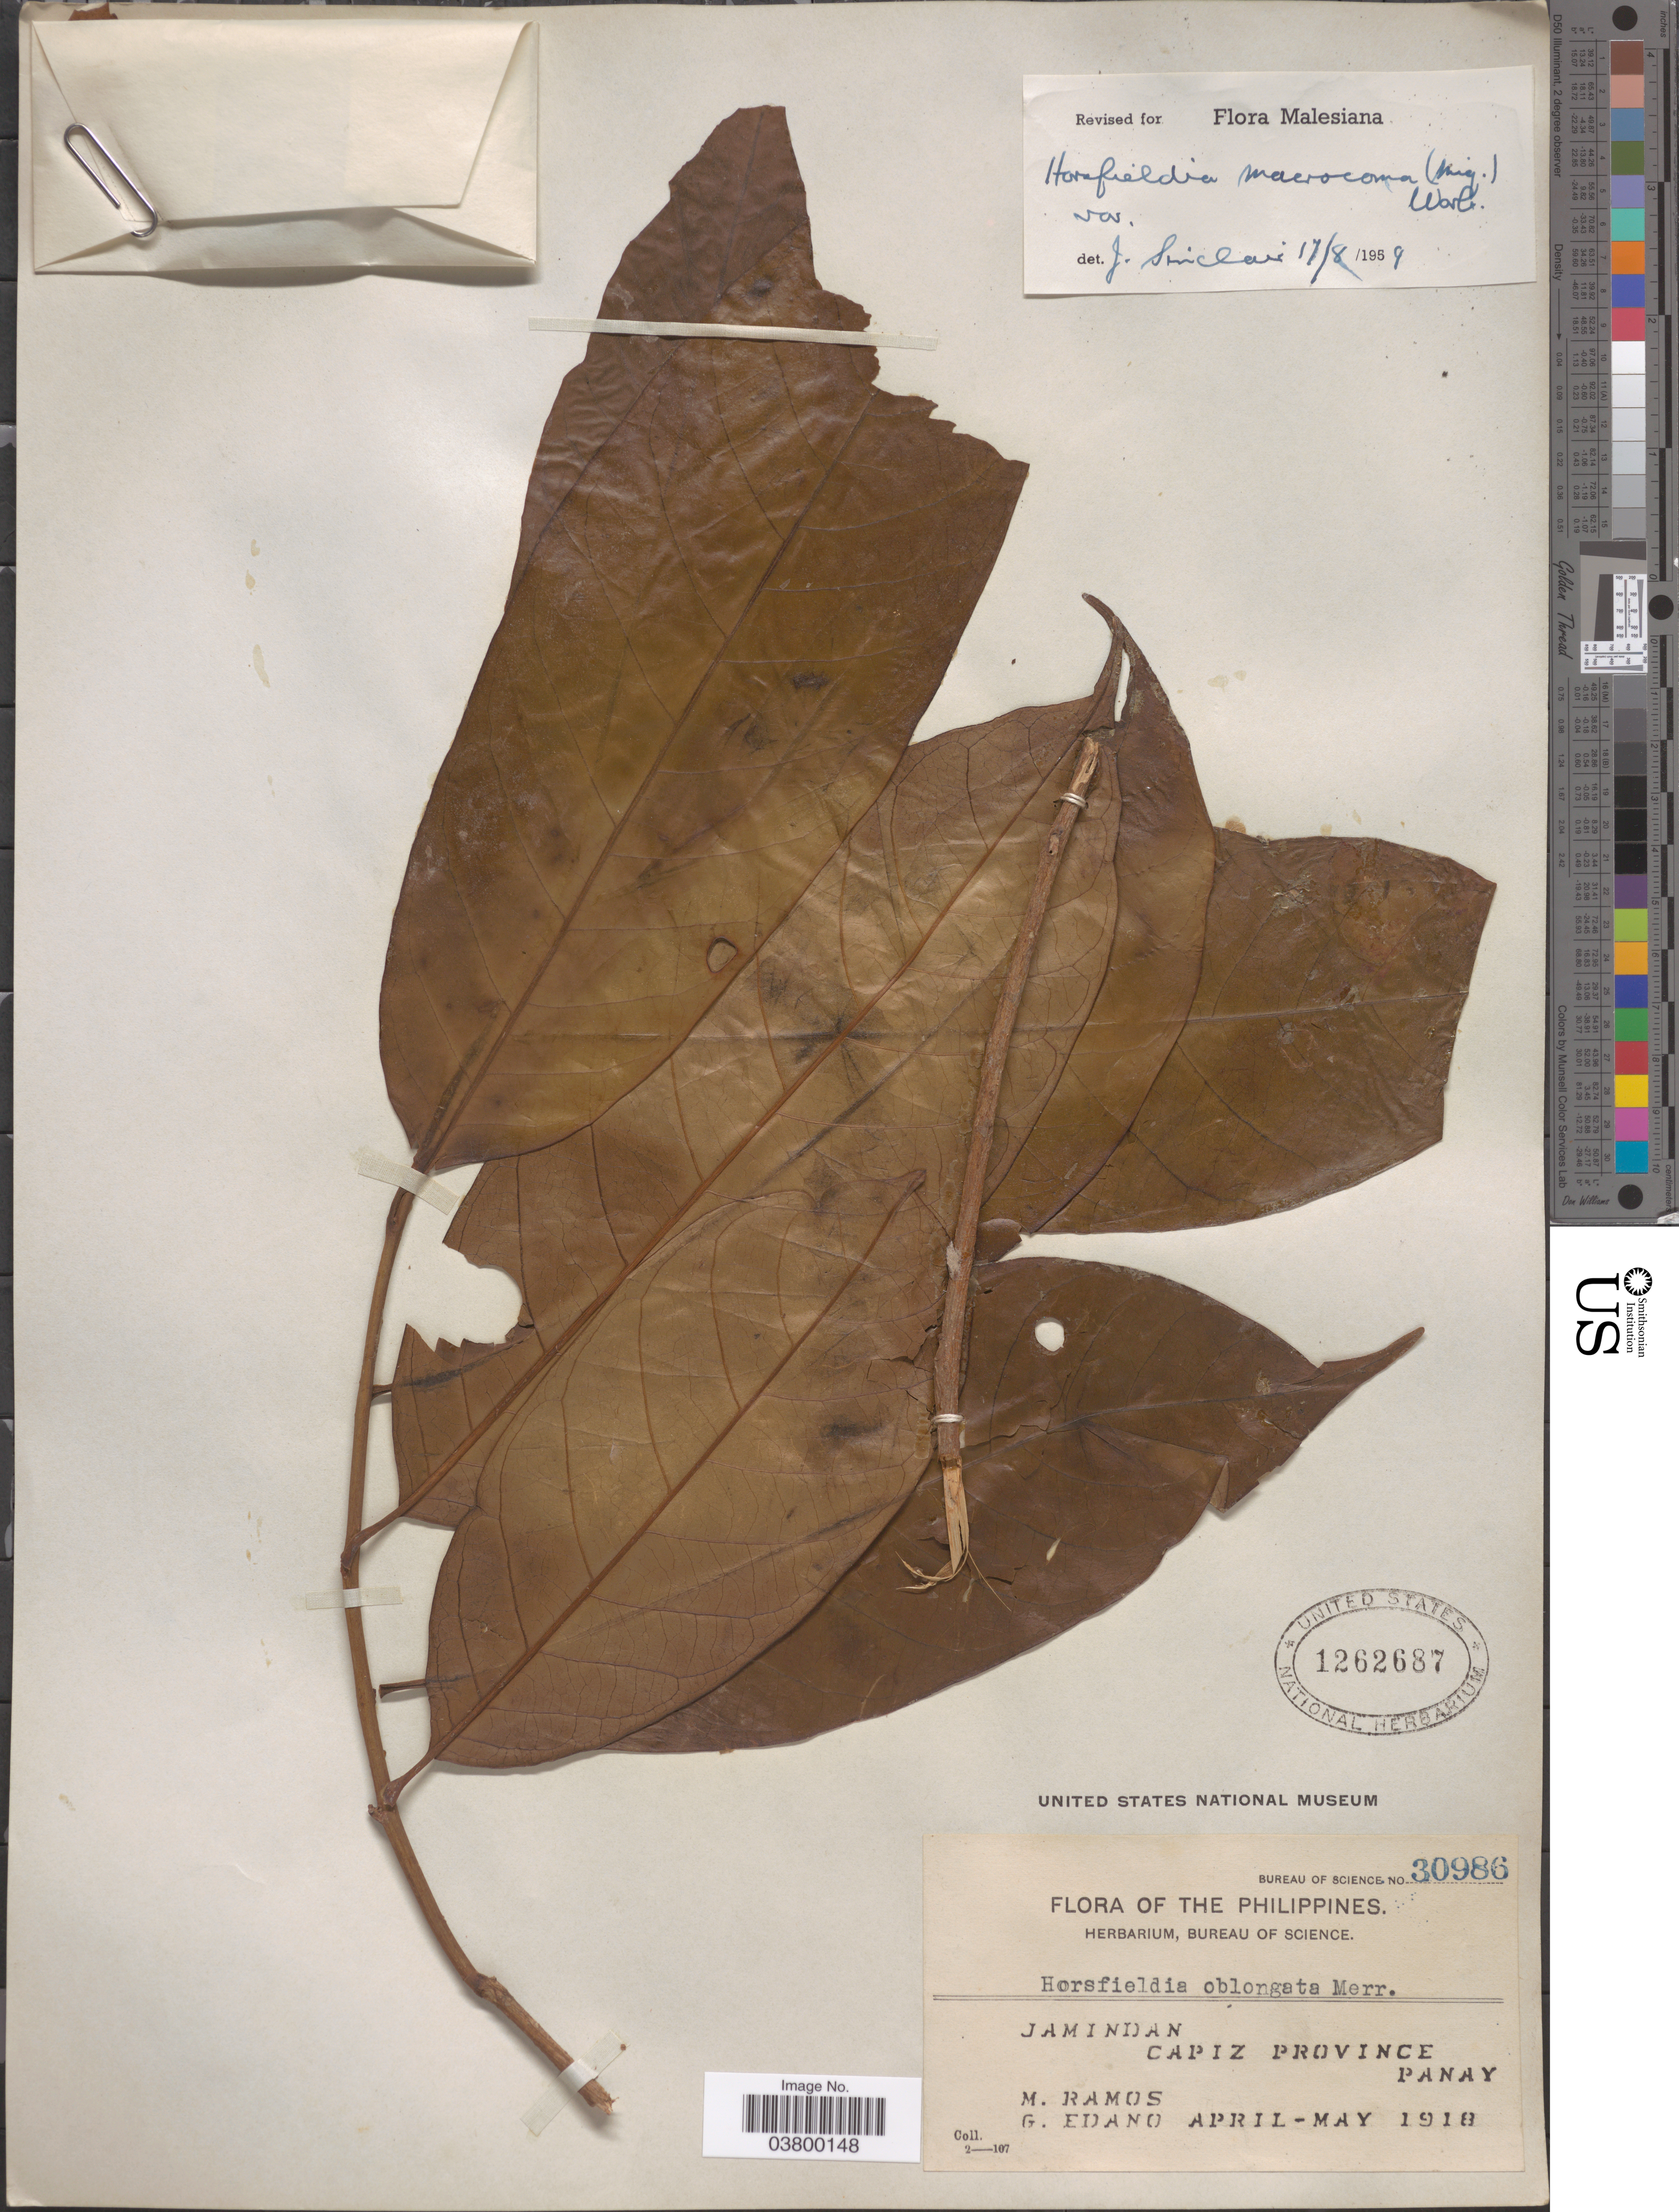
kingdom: Plantae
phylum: Tracheophyta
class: Magnoliopsida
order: Magnoliales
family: Myristicaceae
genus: Endocomia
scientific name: Endocomia macrocoma subsp. prainii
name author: (King) W.J. de Wilde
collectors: M. Ramos & G. Edaño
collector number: Bureau of Science 30986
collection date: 1918-04/1918-05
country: Philippines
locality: Jamindan. Capiz Province. Panay.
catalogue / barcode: US 1262687